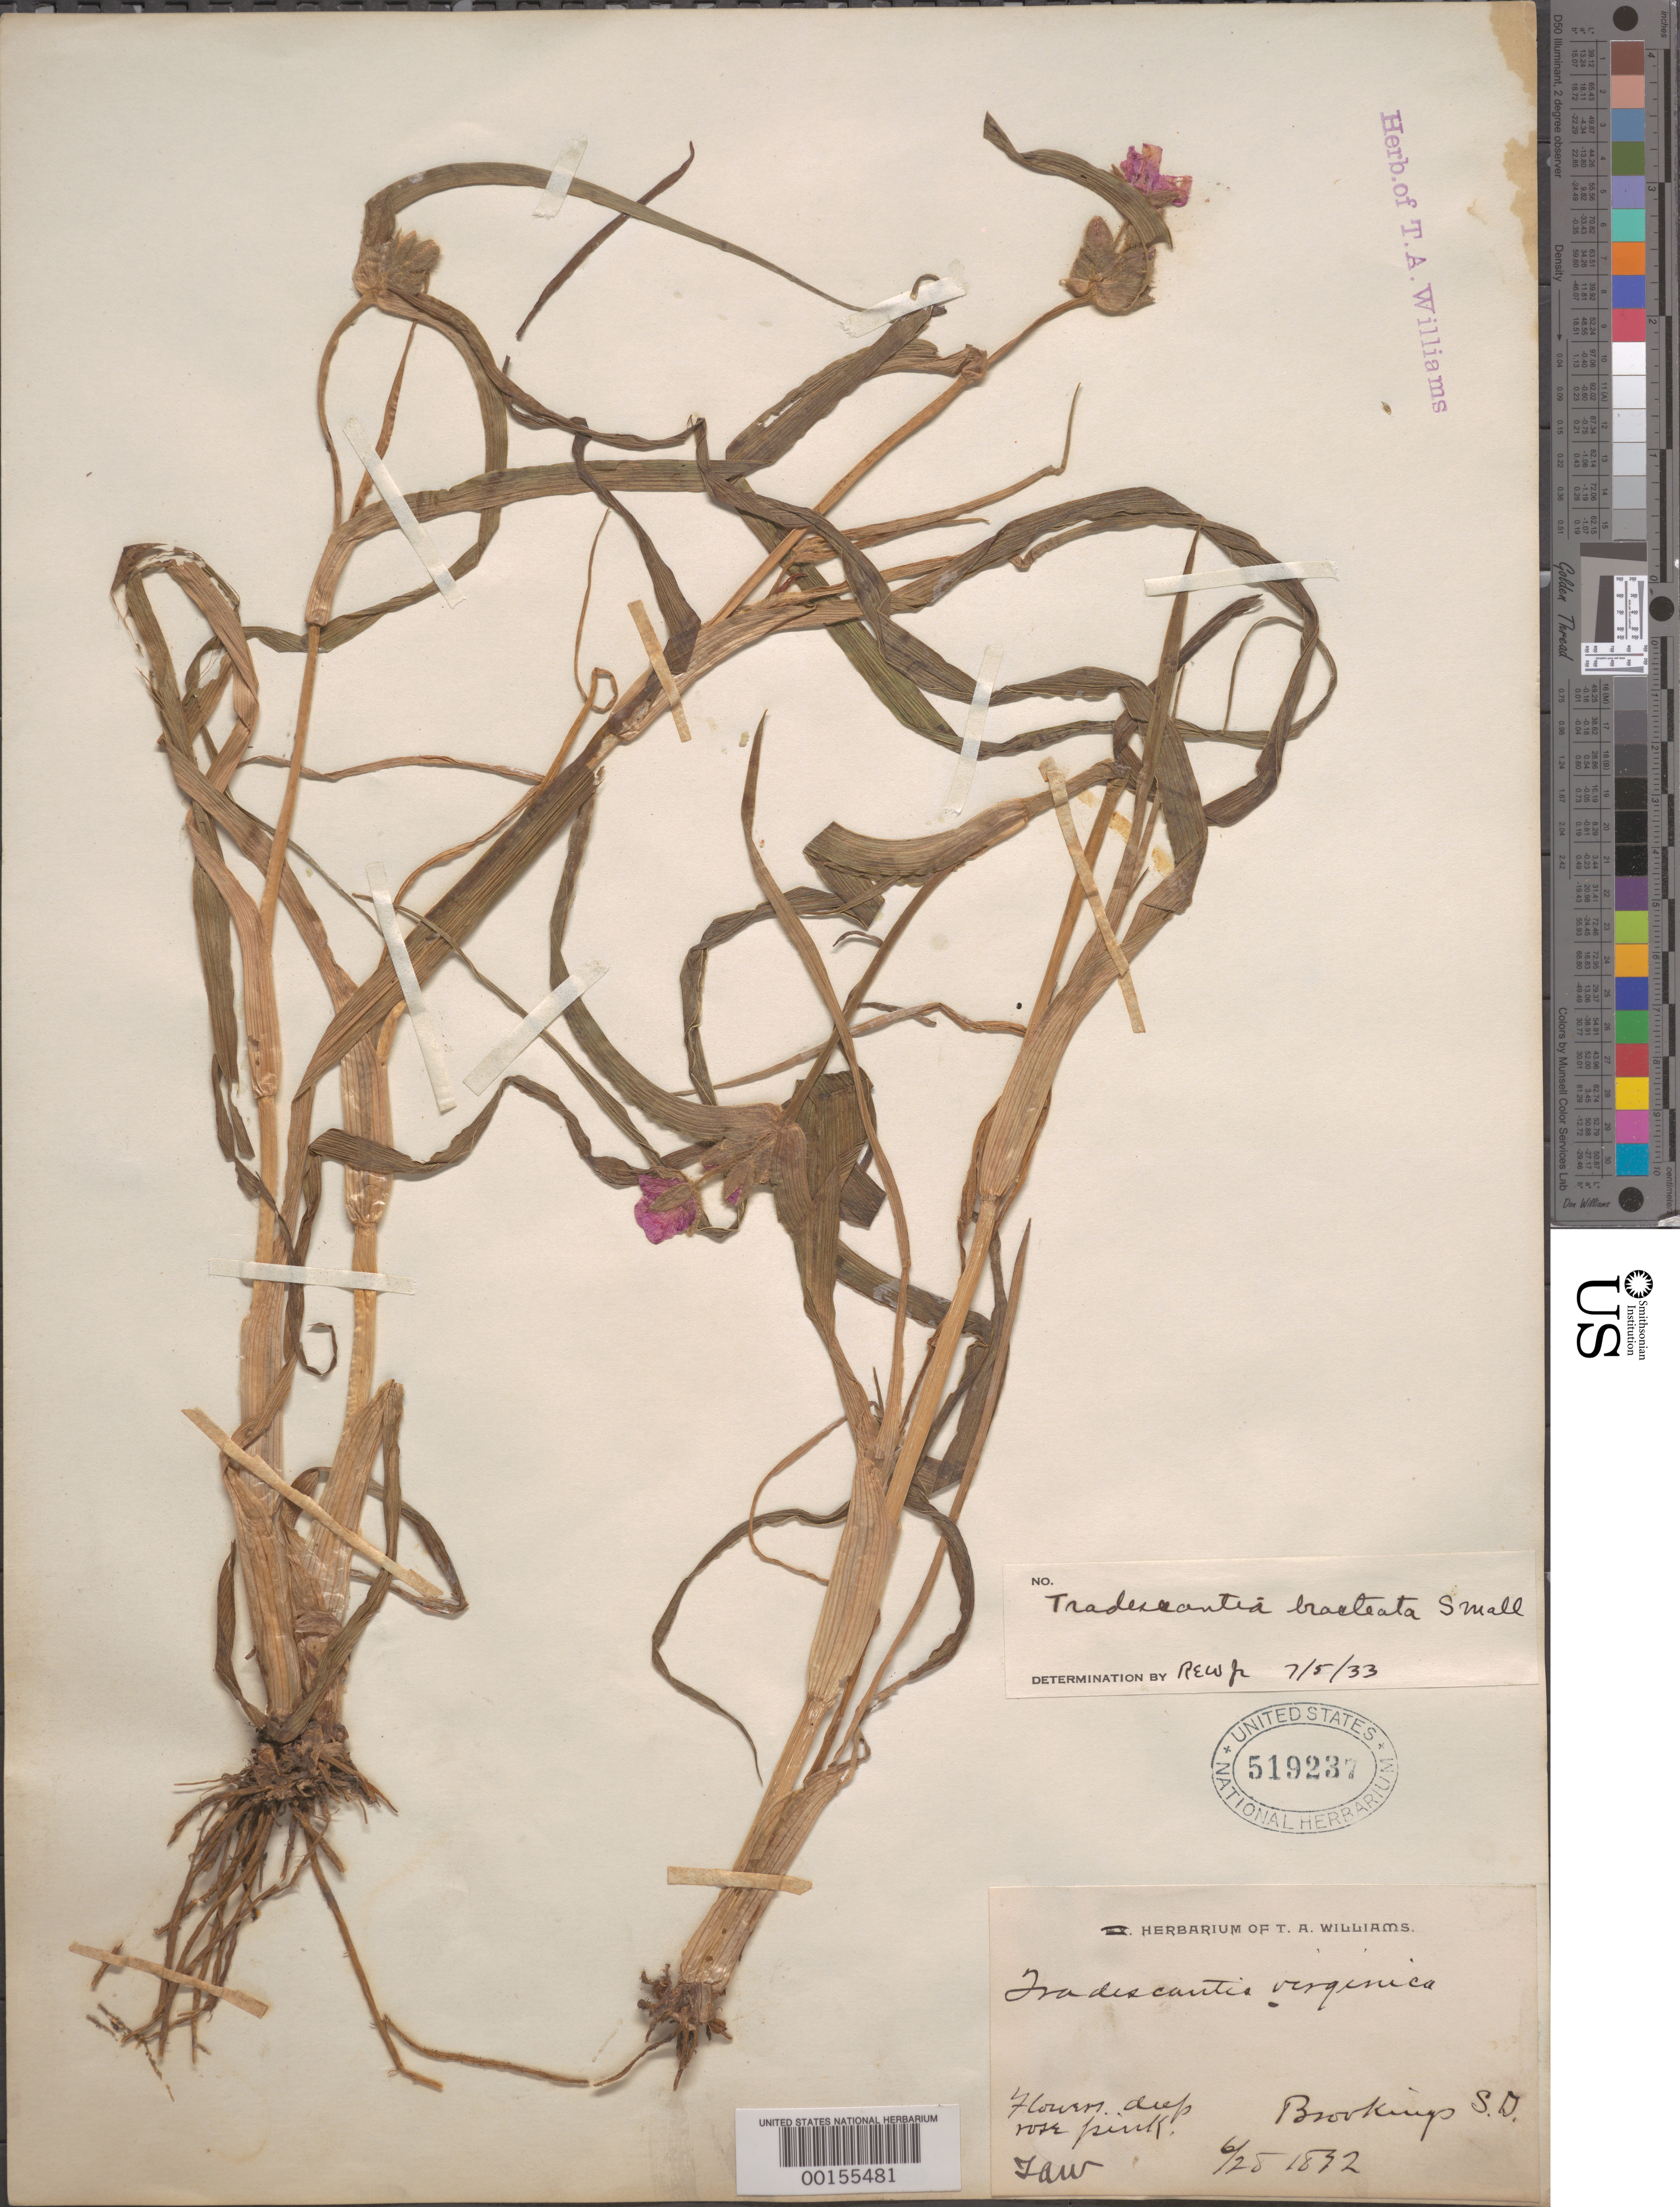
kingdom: Plantae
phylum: Tracheophyta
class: Liliopsida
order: Commelinales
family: Commelinaceae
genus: Tradescantia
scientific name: Tradescantia bracteata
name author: Small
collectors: T. A. Williams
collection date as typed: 28 Jun 1892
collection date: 1892-06-28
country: United States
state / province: South Dakota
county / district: Brookings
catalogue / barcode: US 519237